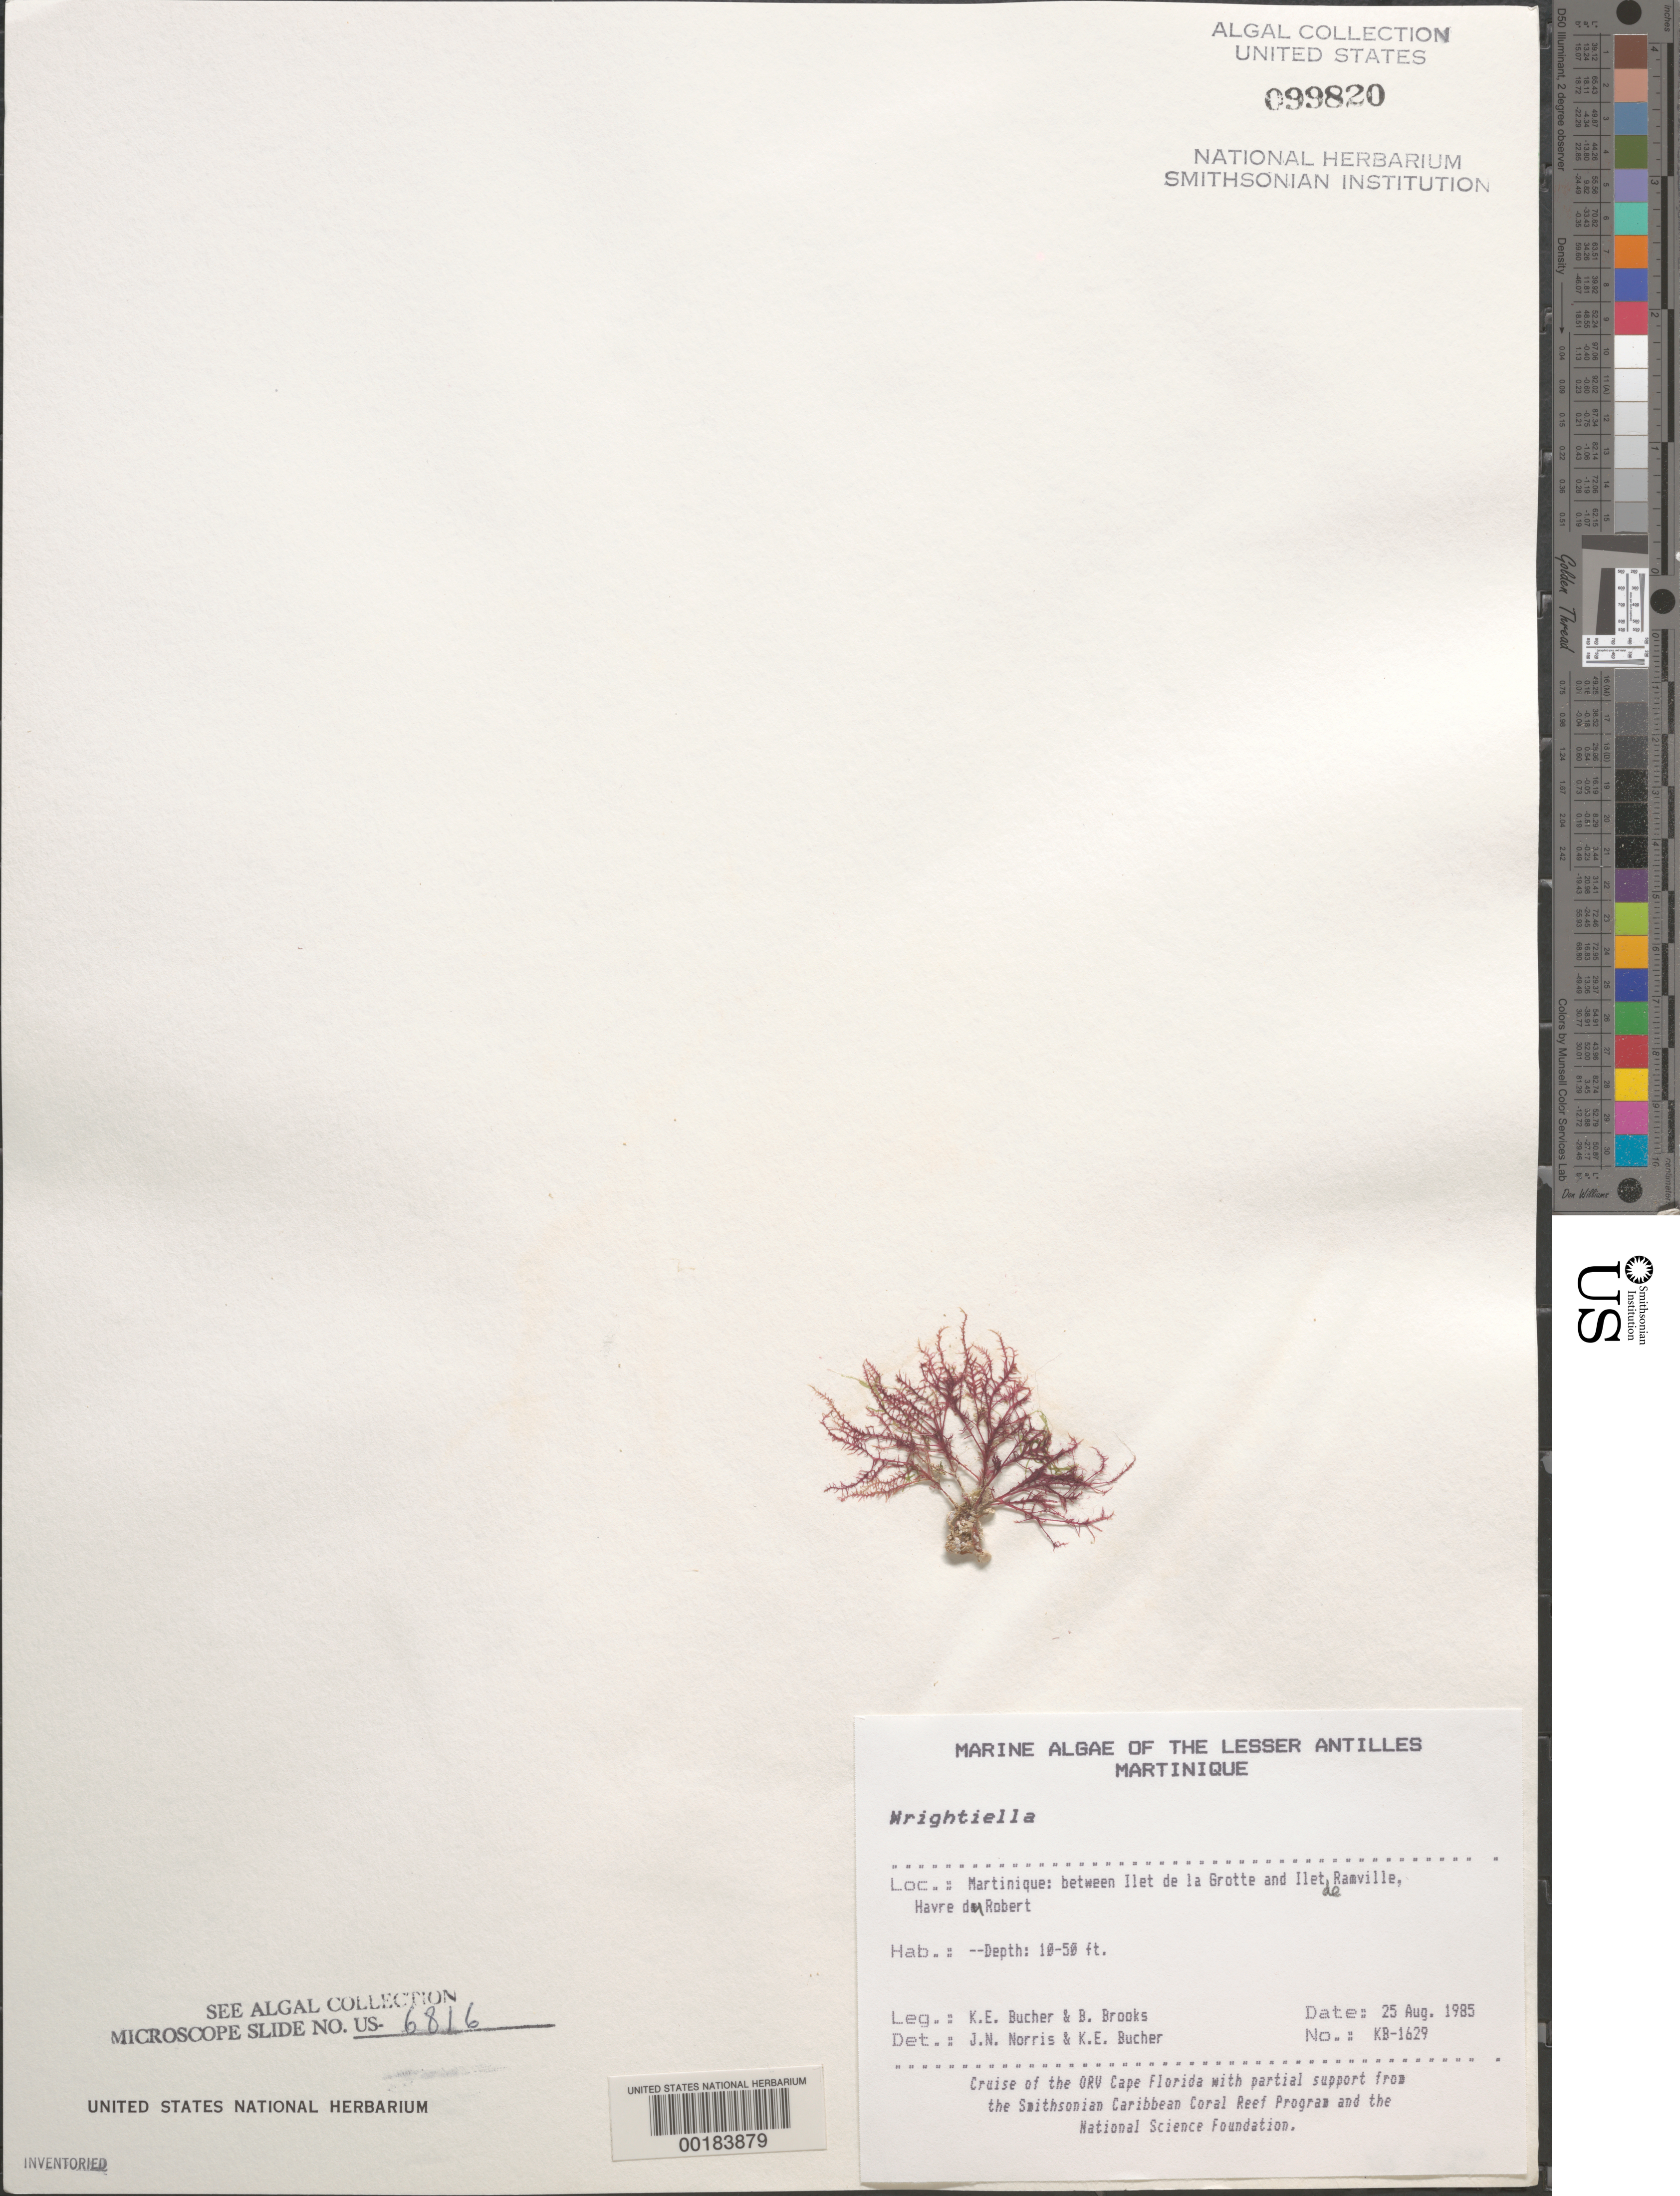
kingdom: Plantae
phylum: Rhodophyta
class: Florideophyceae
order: Ceramiales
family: Rhodomelaceae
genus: Wrightiella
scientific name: Wrightiella sp.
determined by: Norris, J. N.; Bucher, K. E.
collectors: K. E. Bucher & B. Brooks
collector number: Kb-1629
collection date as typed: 25 Aug 1985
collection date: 1985-08-25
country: Martinique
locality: Between Ilet de la Grotte and Ilet de Ramville, Havre du Robert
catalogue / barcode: US 99820